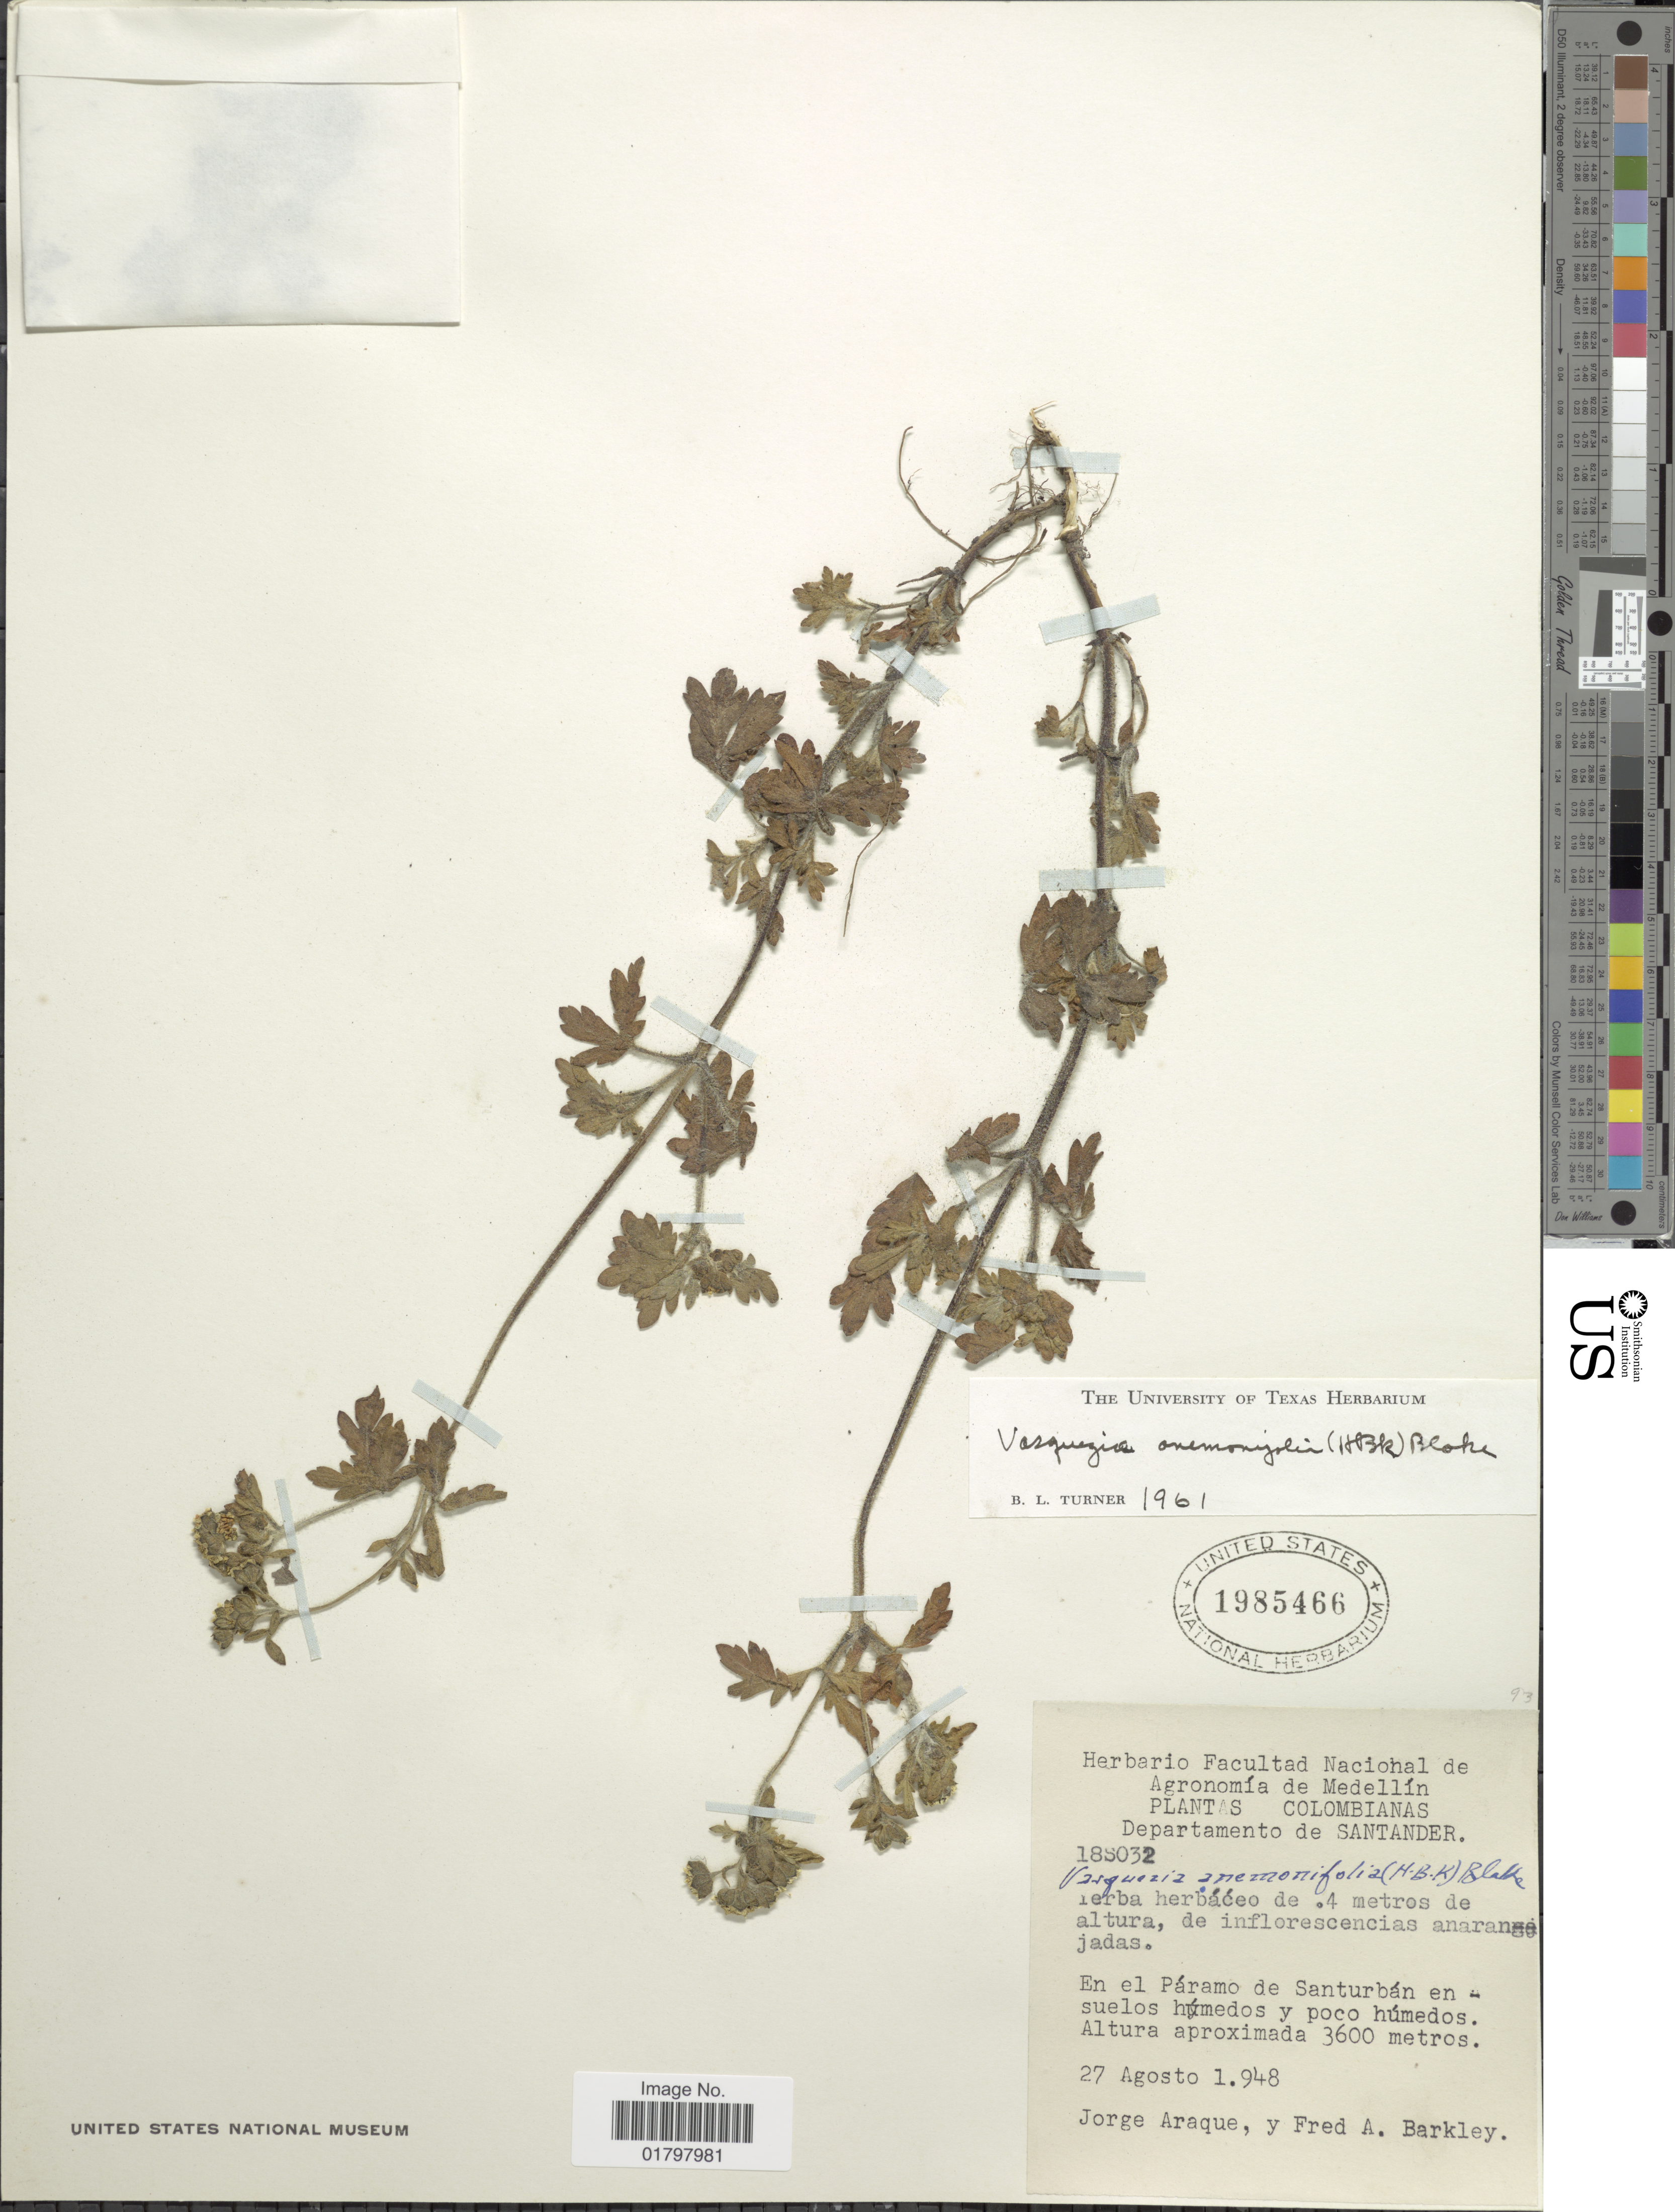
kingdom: Plantae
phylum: Tracheophyta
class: Magnoliopsida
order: Asterales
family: Asteraceae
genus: Vasquesia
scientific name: Vasquesia anemonifolia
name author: (Kunth) Less.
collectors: J. Araque Molina & F. A. Barkley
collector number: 18S032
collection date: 1948-08-27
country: Colombia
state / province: Santander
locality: Departamento de Santander. En el Páramo de Santurbán en - suelos húmedos y poco húmedos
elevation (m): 3600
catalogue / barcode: US 1985466